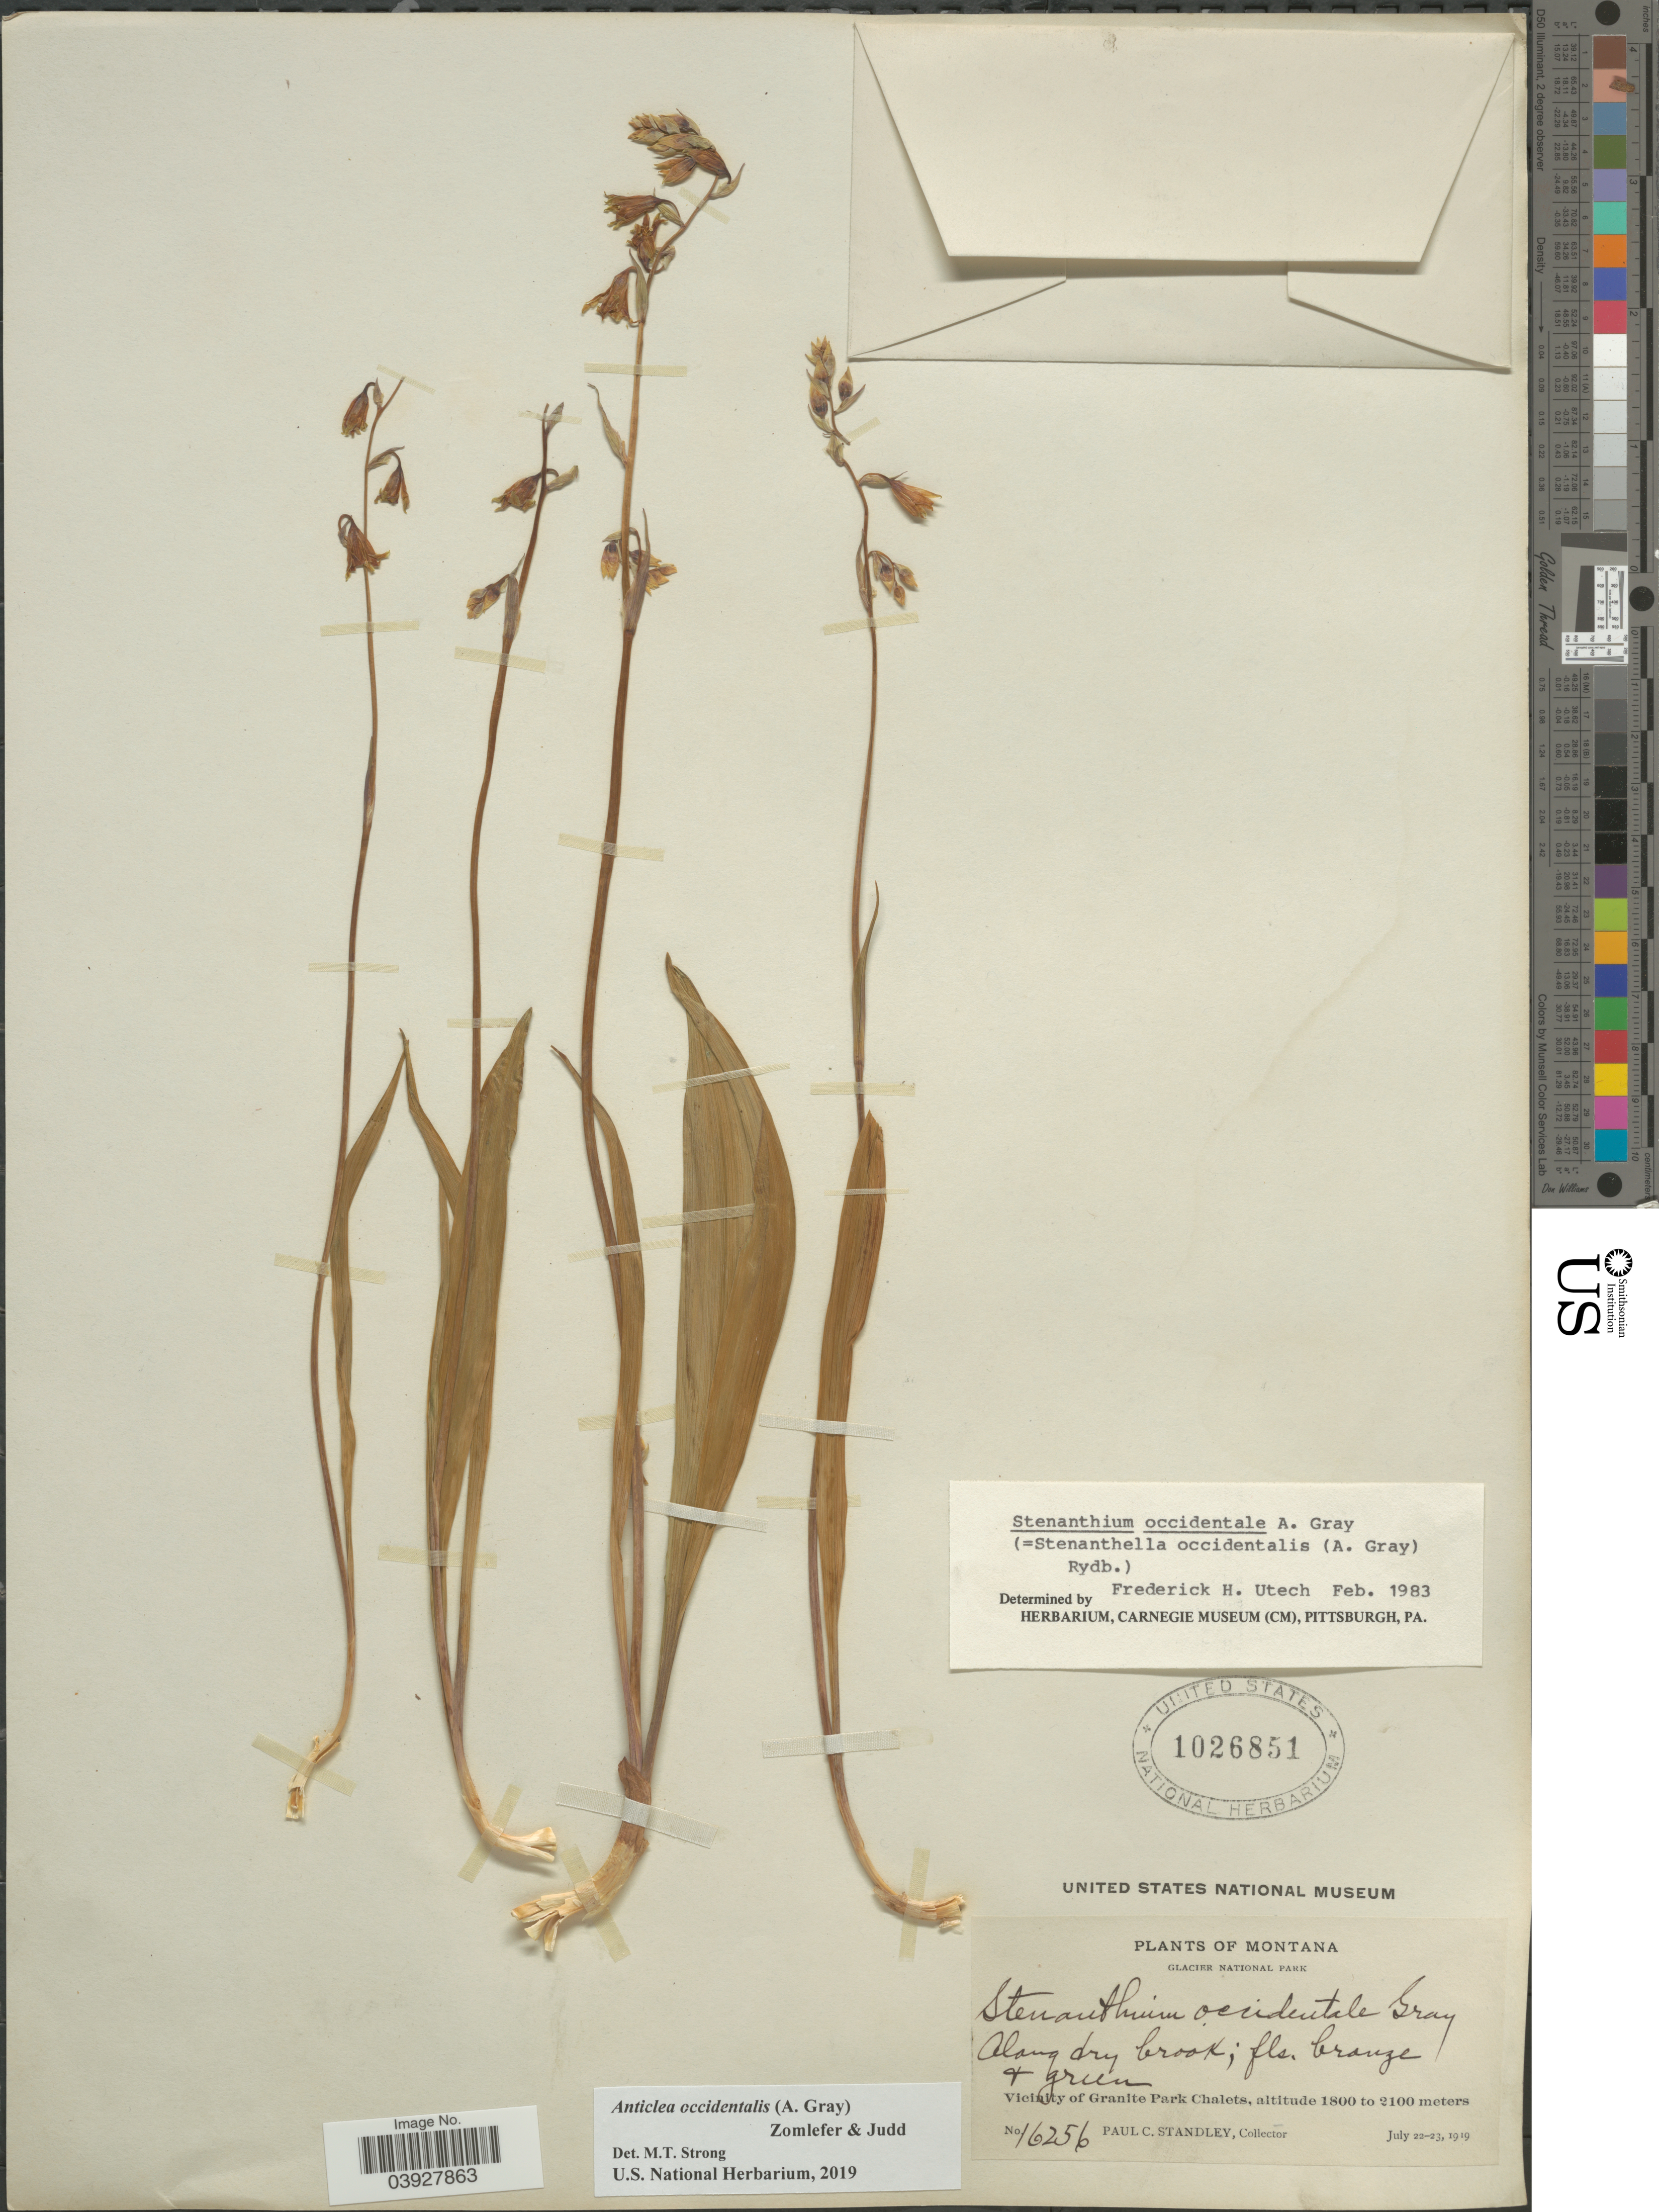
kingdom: Plantae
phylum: Tracheophyta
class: Liliopsida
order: Liliales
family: Melanthiaceae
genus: Anticlea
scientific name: Anticlea occidentalis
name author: (A. Gray) Zomlefer & Judd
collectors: P. C. Standley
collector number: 16256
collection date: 1919-07-22/1919-07-23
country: United States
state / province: Montana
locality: Glacier National Park. Vicinity of Granite Park Chalets.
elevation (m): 1800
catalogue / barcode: US 1026851